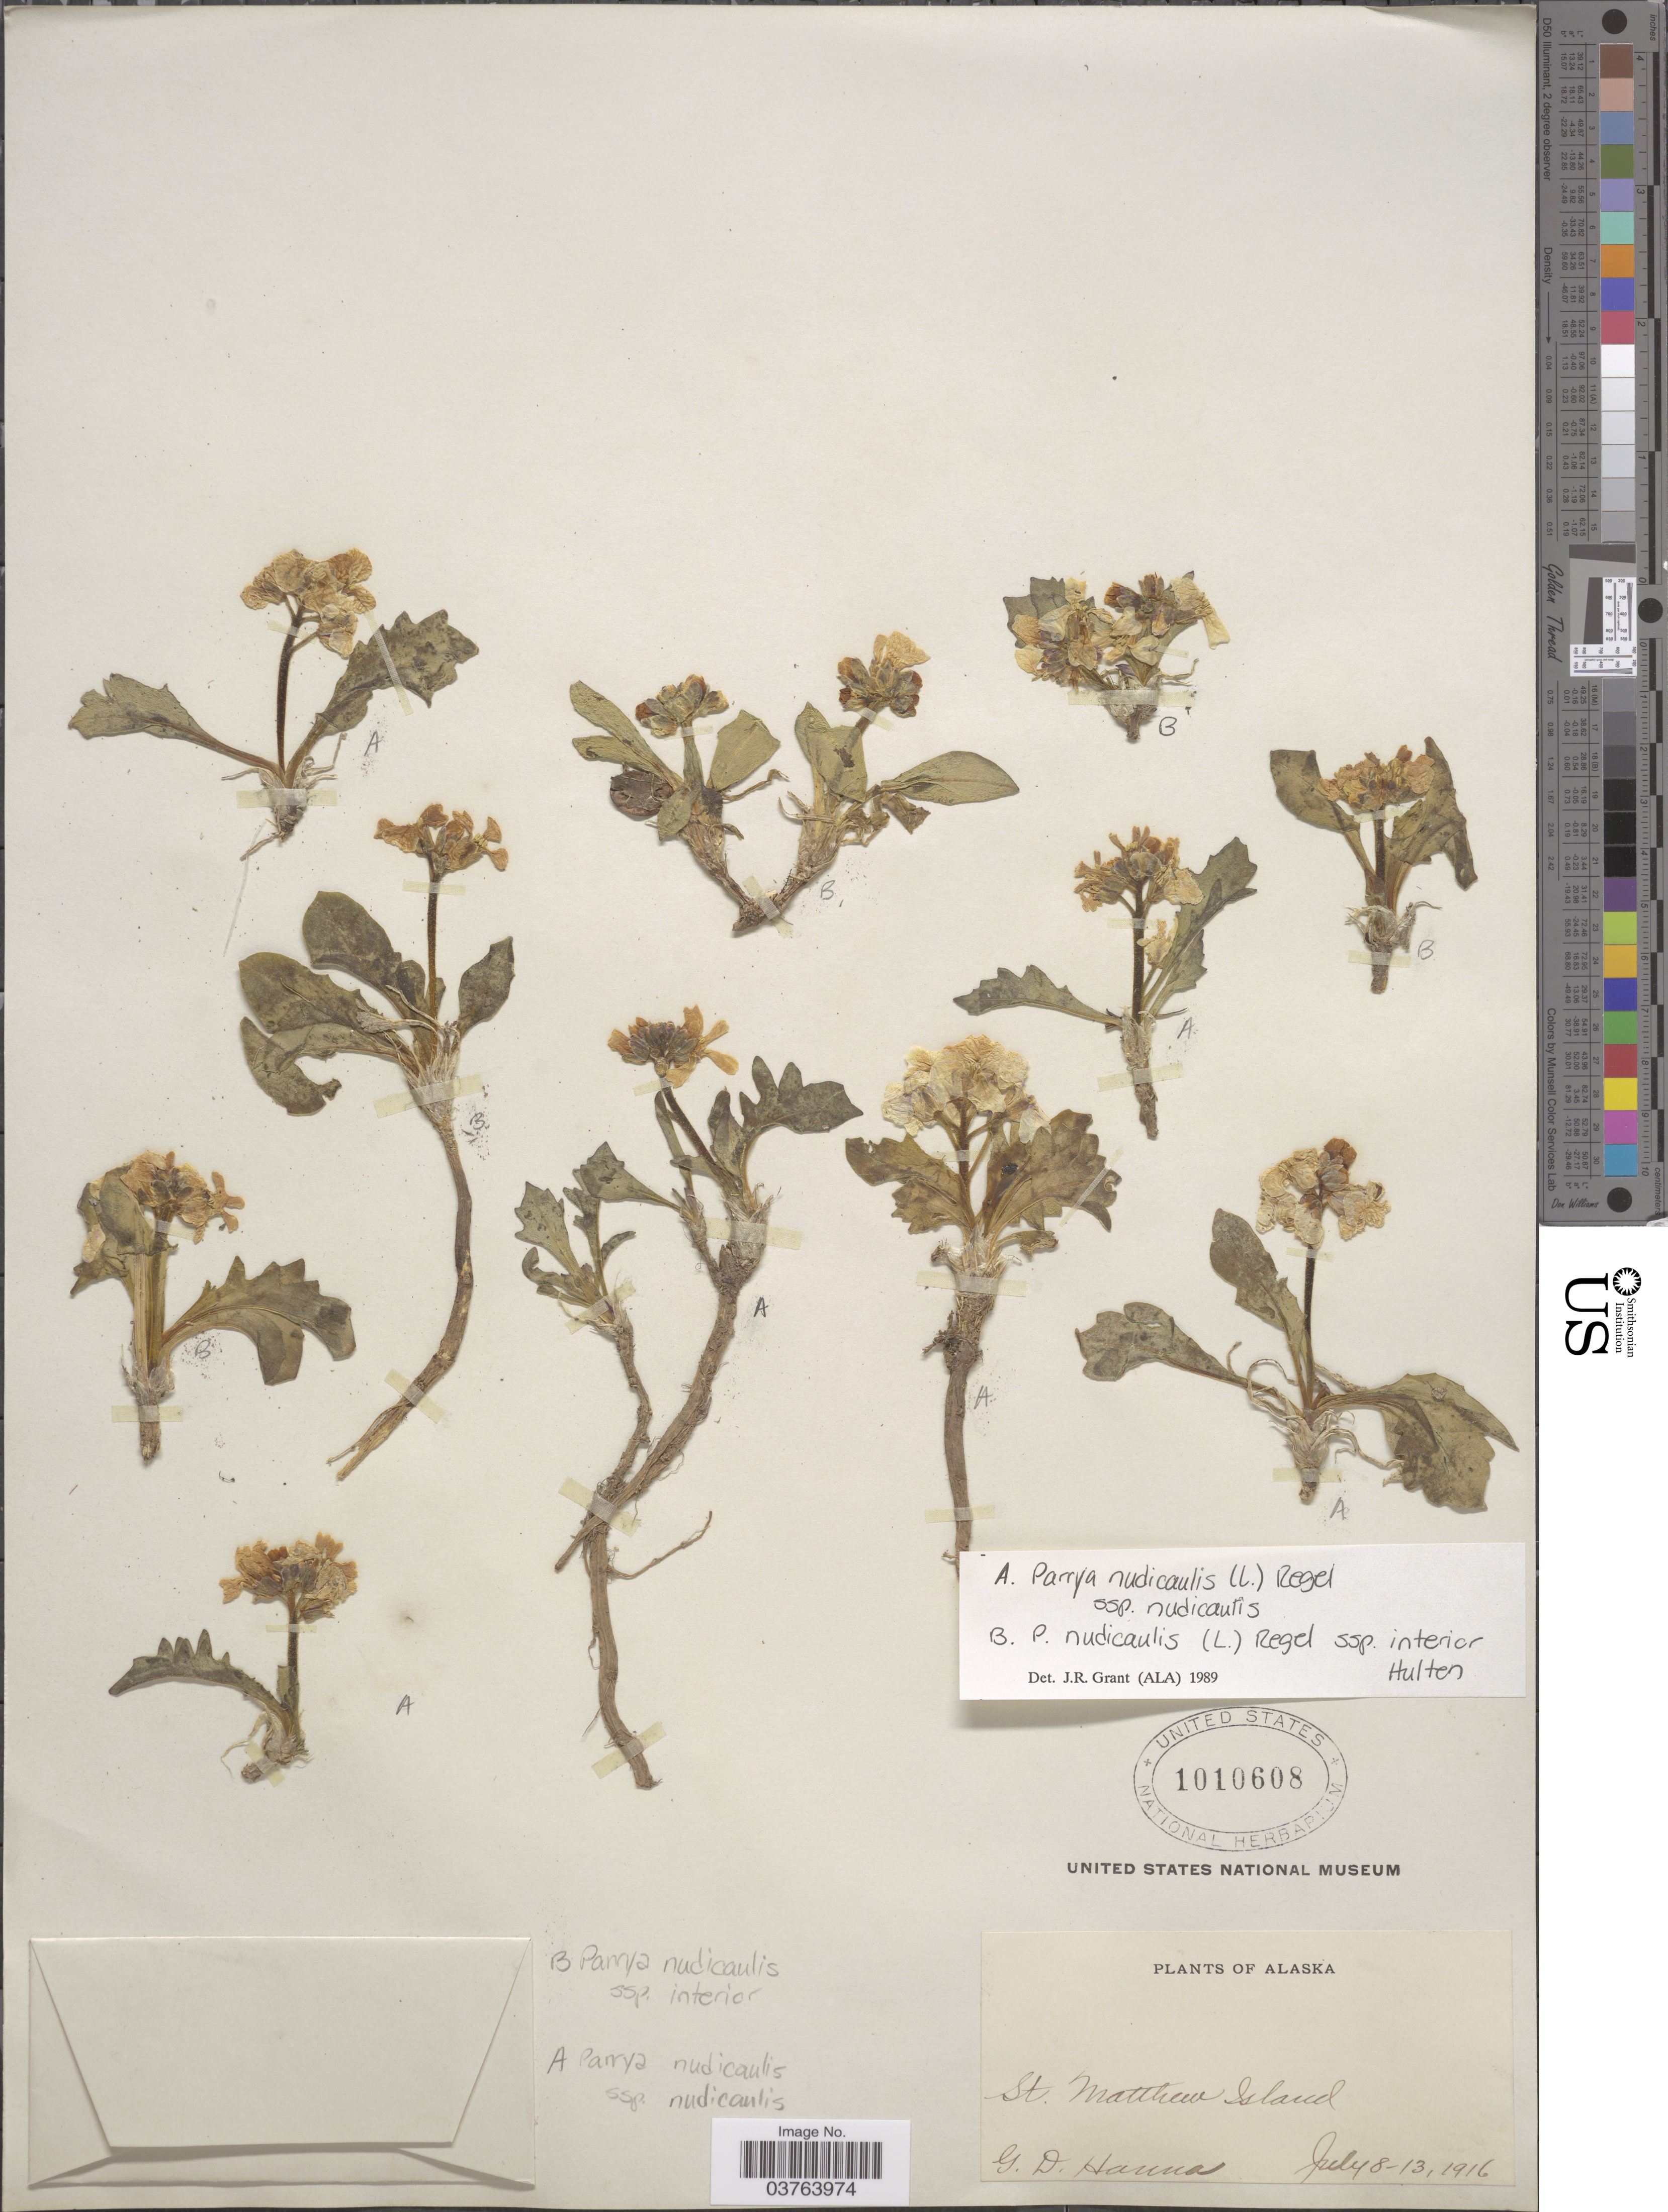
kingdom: Plantae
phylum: Tracheophyta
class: Magnoliopsida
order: Brassicales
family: Brassicaceae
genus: Parrya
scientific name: Parrya nudicaulis subsp. nudicaulis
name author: (L.) Regel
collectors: G. D. Hanna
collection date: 1916-07-08/1916-07-13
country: United States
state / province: Alaska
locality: St. Matthew Island.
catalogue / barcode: US 1010608